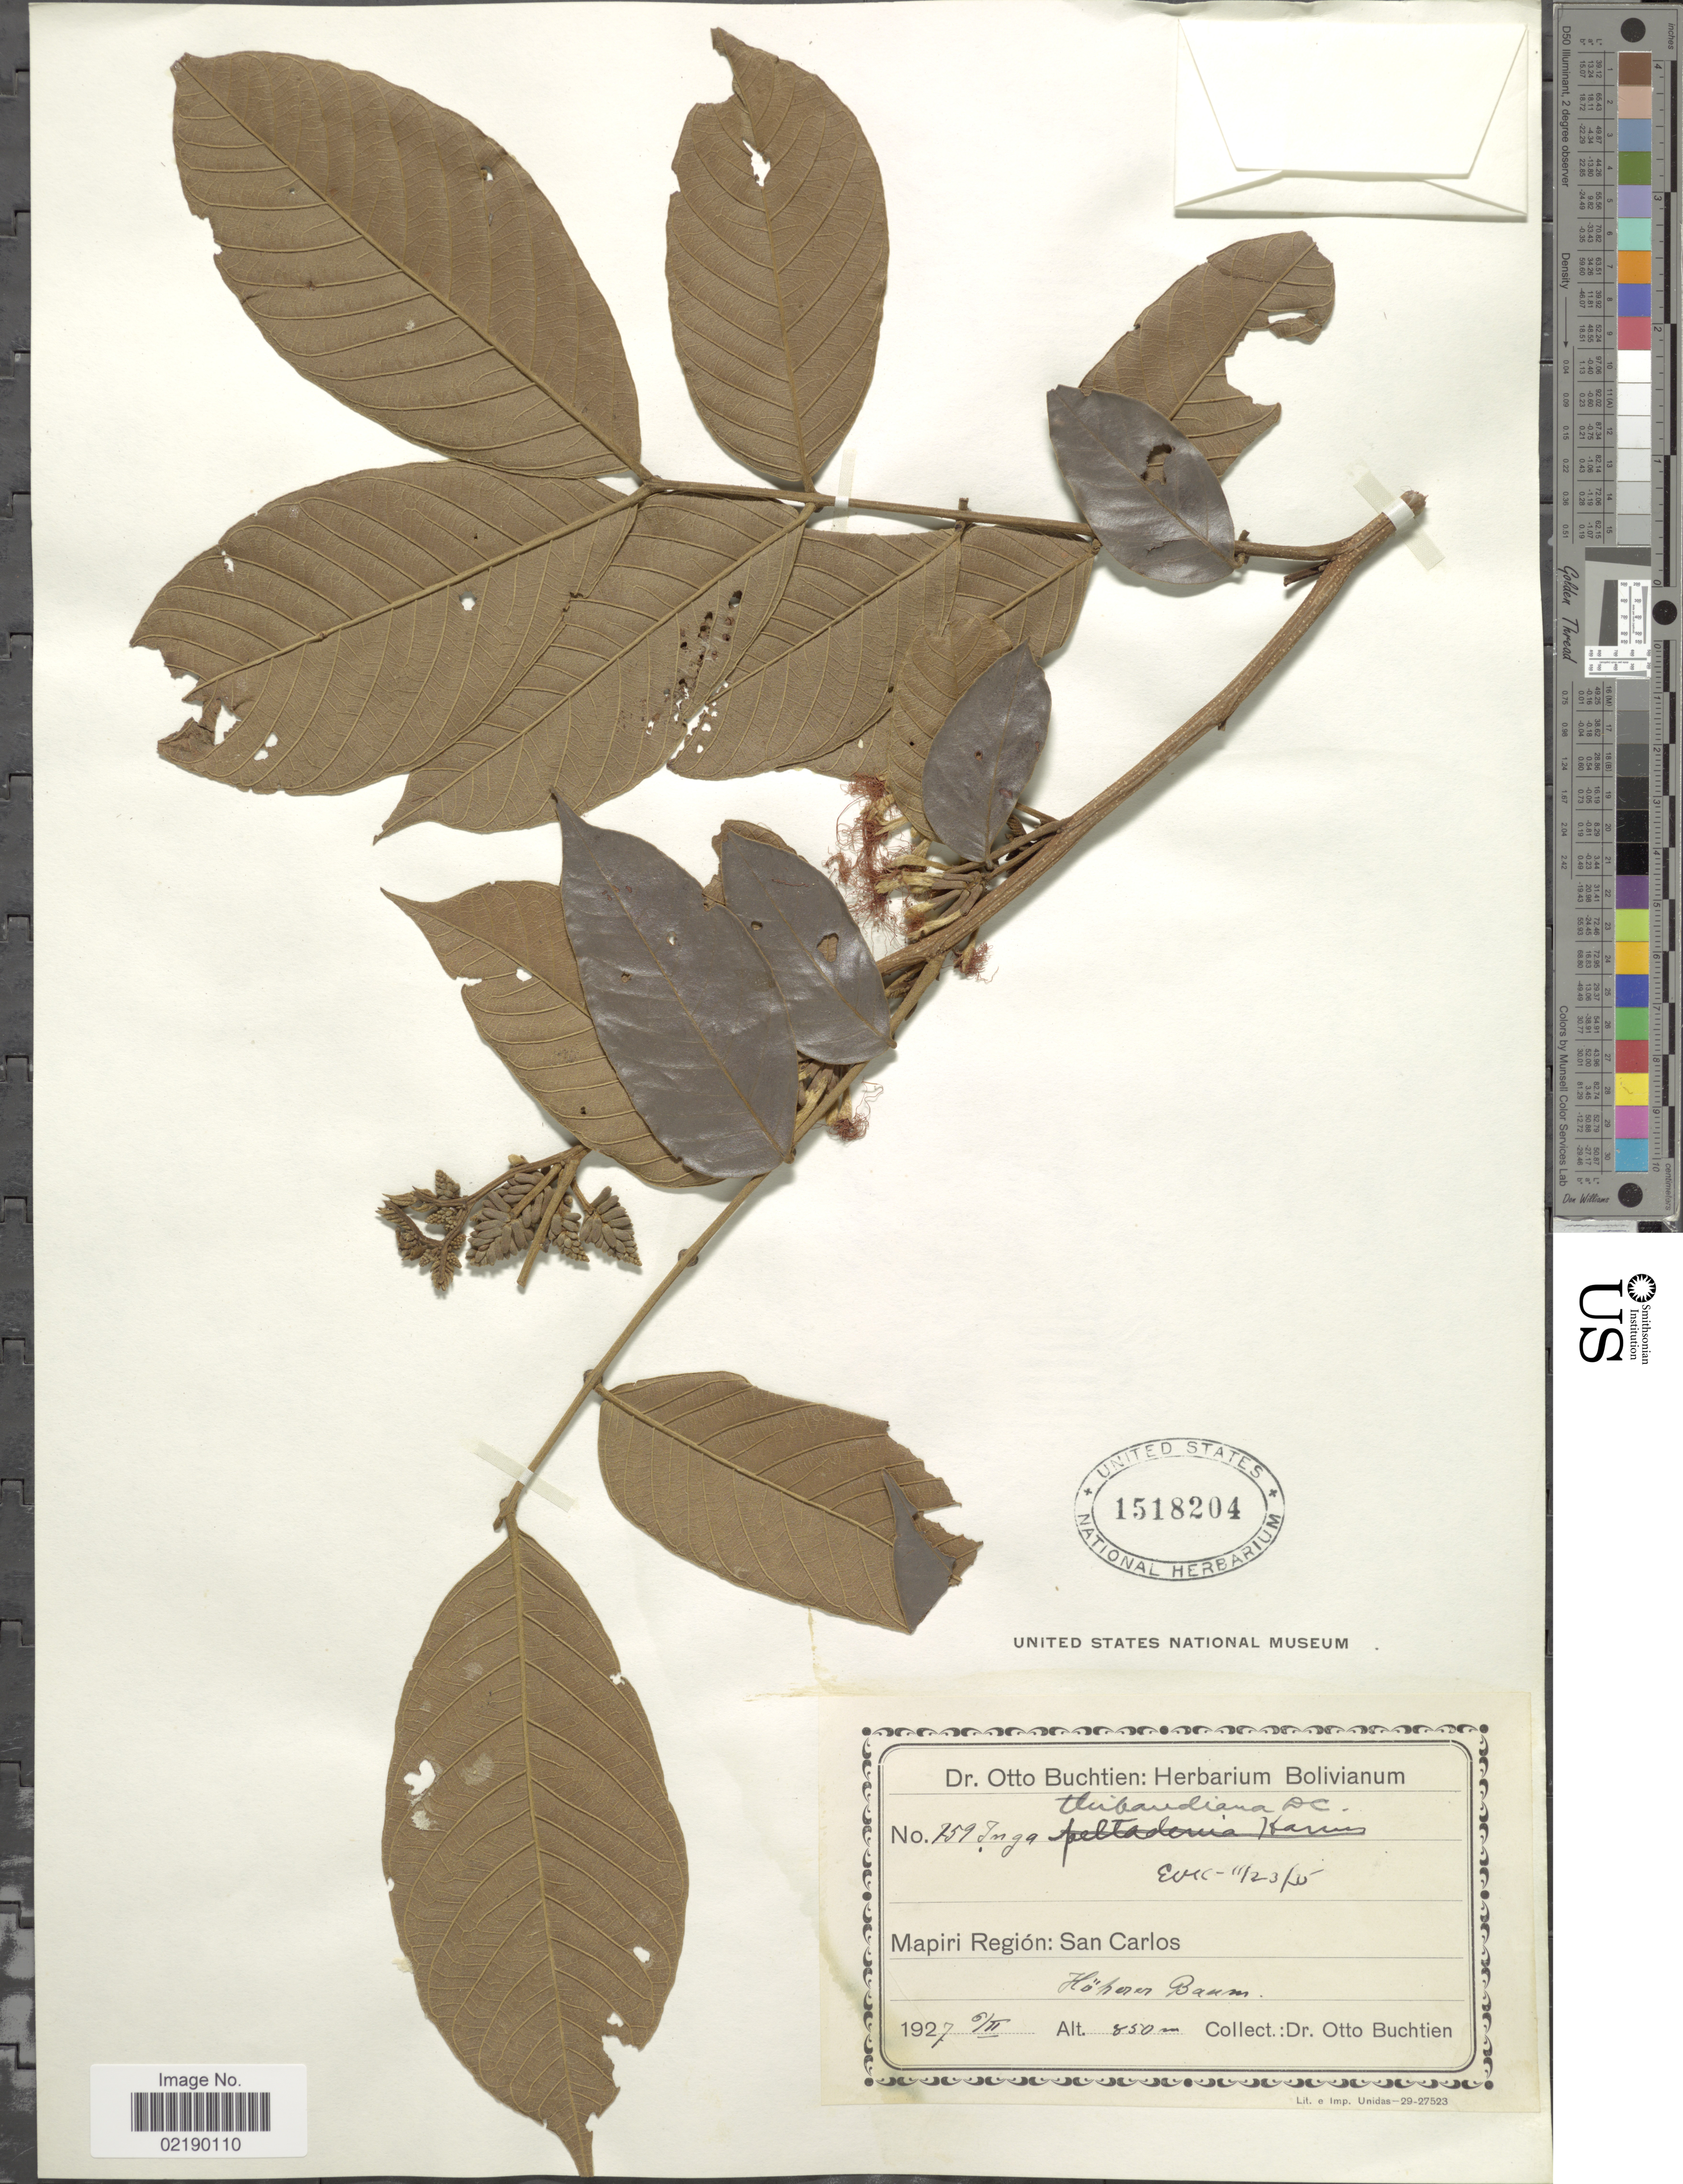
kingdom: Plantae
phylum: Tracheophyta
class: Magnoliopsida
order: Fabales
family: Fabaceae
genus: Inga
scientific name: Inga thibaudiana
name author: DC.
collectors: O. Buchtien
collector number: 759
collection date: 1927-02-06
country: Bolivia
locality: Mapiri Region: San Carlos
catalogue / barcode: US 1518204